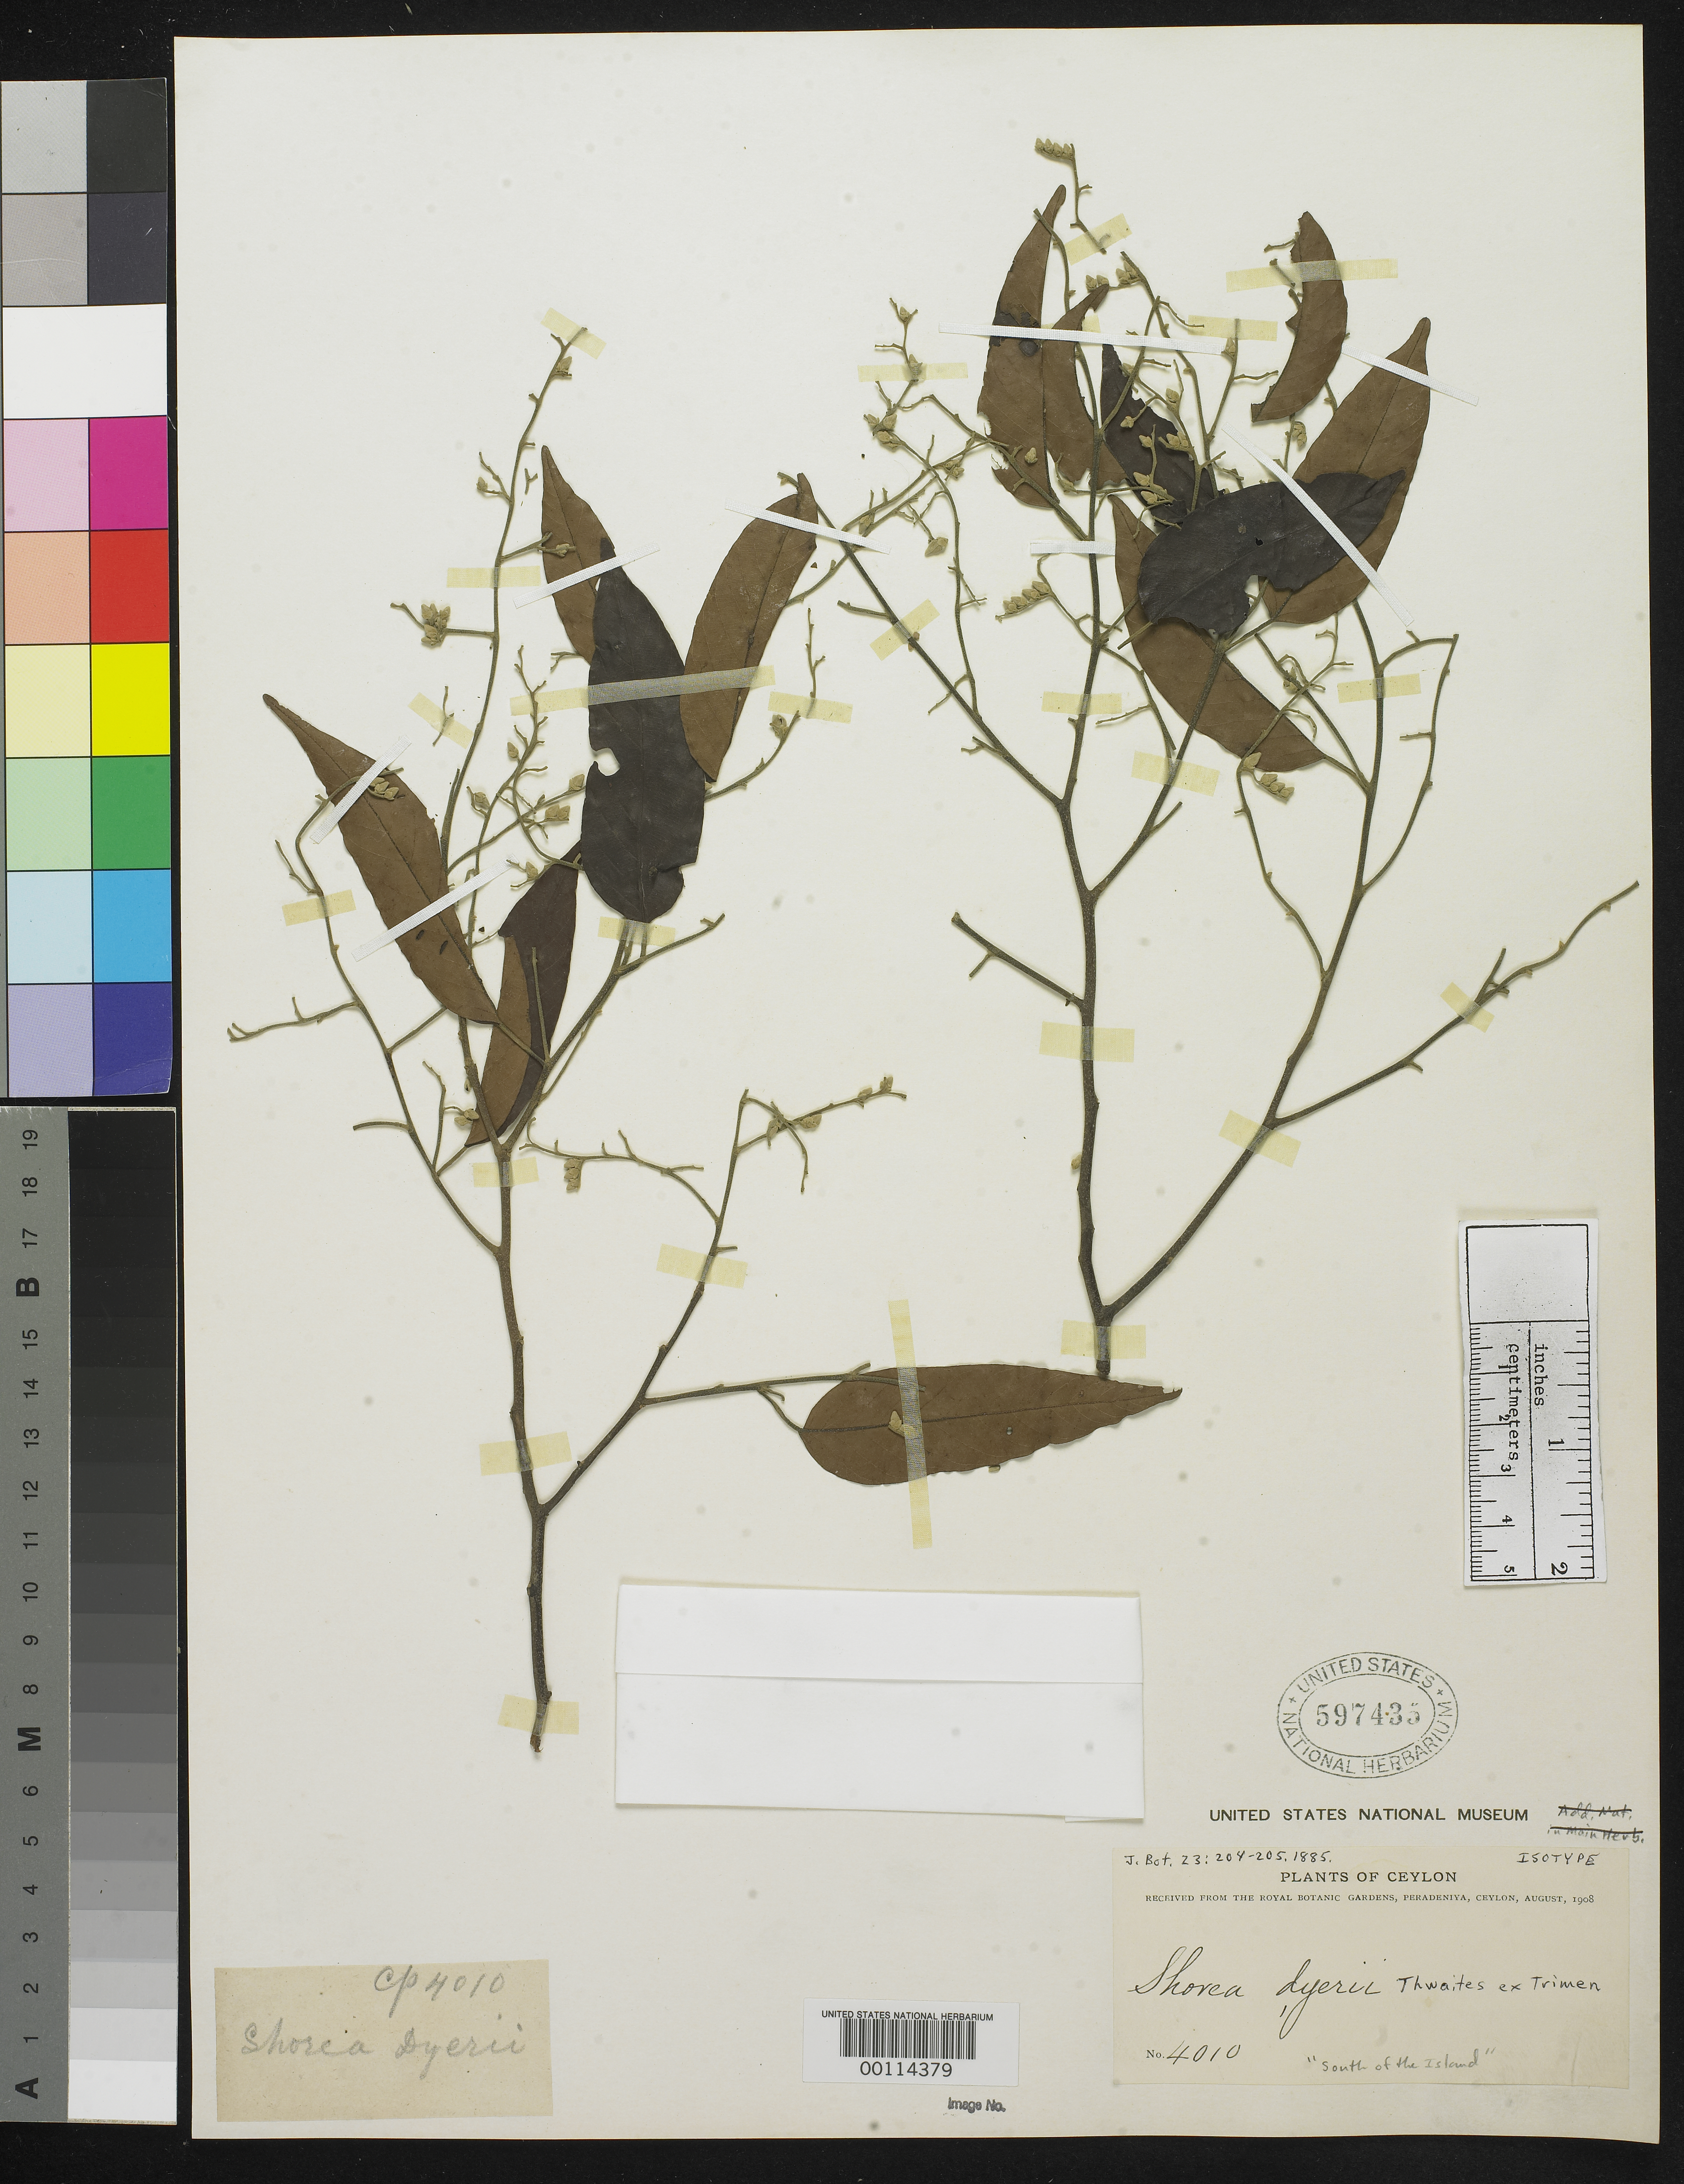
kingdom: Plantae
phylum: Tracheophyta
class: Magnoliopsida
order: Malvales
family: Dipterocarpaceae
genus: Shorea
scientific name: Shorea dyeri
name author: Thwaites ex Trimen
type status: Isotype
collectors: G. H. K. Thwaites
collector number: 4010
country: Sri Lanka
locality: "south of the Island".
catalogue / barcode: US 597435